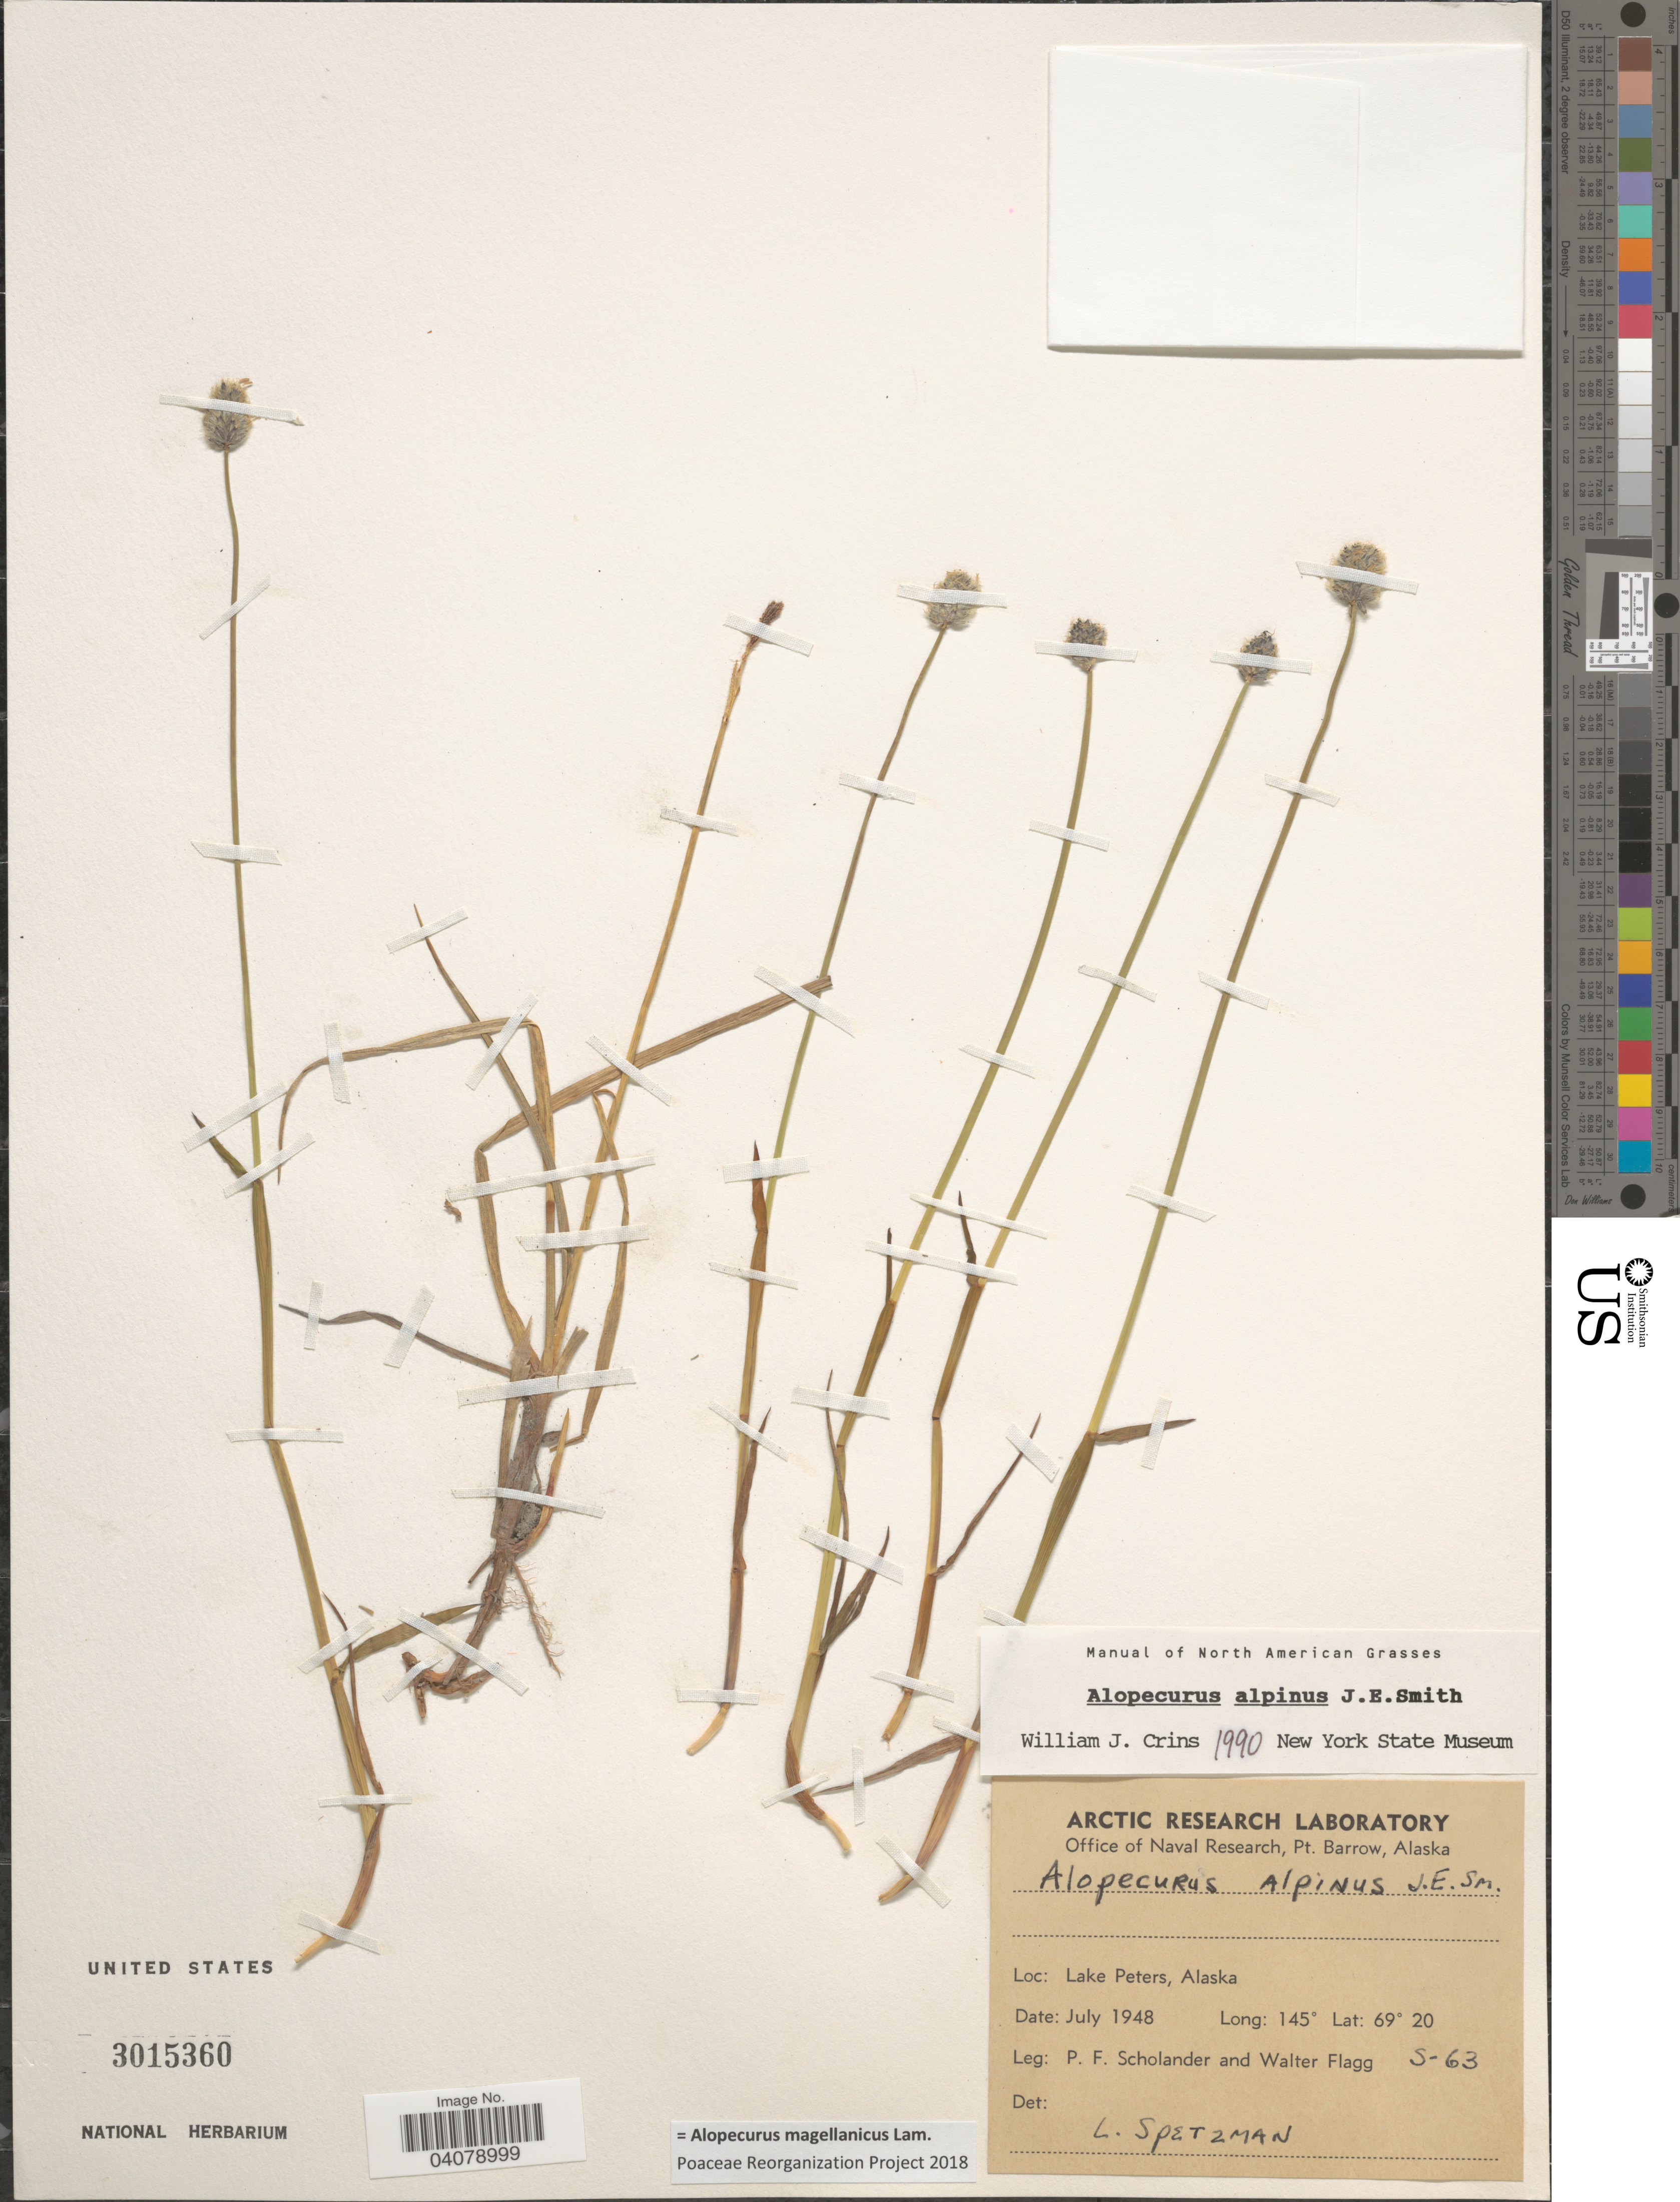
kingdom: Plantae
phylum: Tracheophyta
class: Liliopsida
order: Poales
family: Poaceae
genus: Alopecurus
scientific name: Alopecurus magellanicus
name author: Lam.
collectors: P. Scholander & W. Flagg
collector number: S-63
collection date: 1948-07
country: United States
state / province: Alaska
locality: Lake Peters.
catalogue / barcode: US 3015360